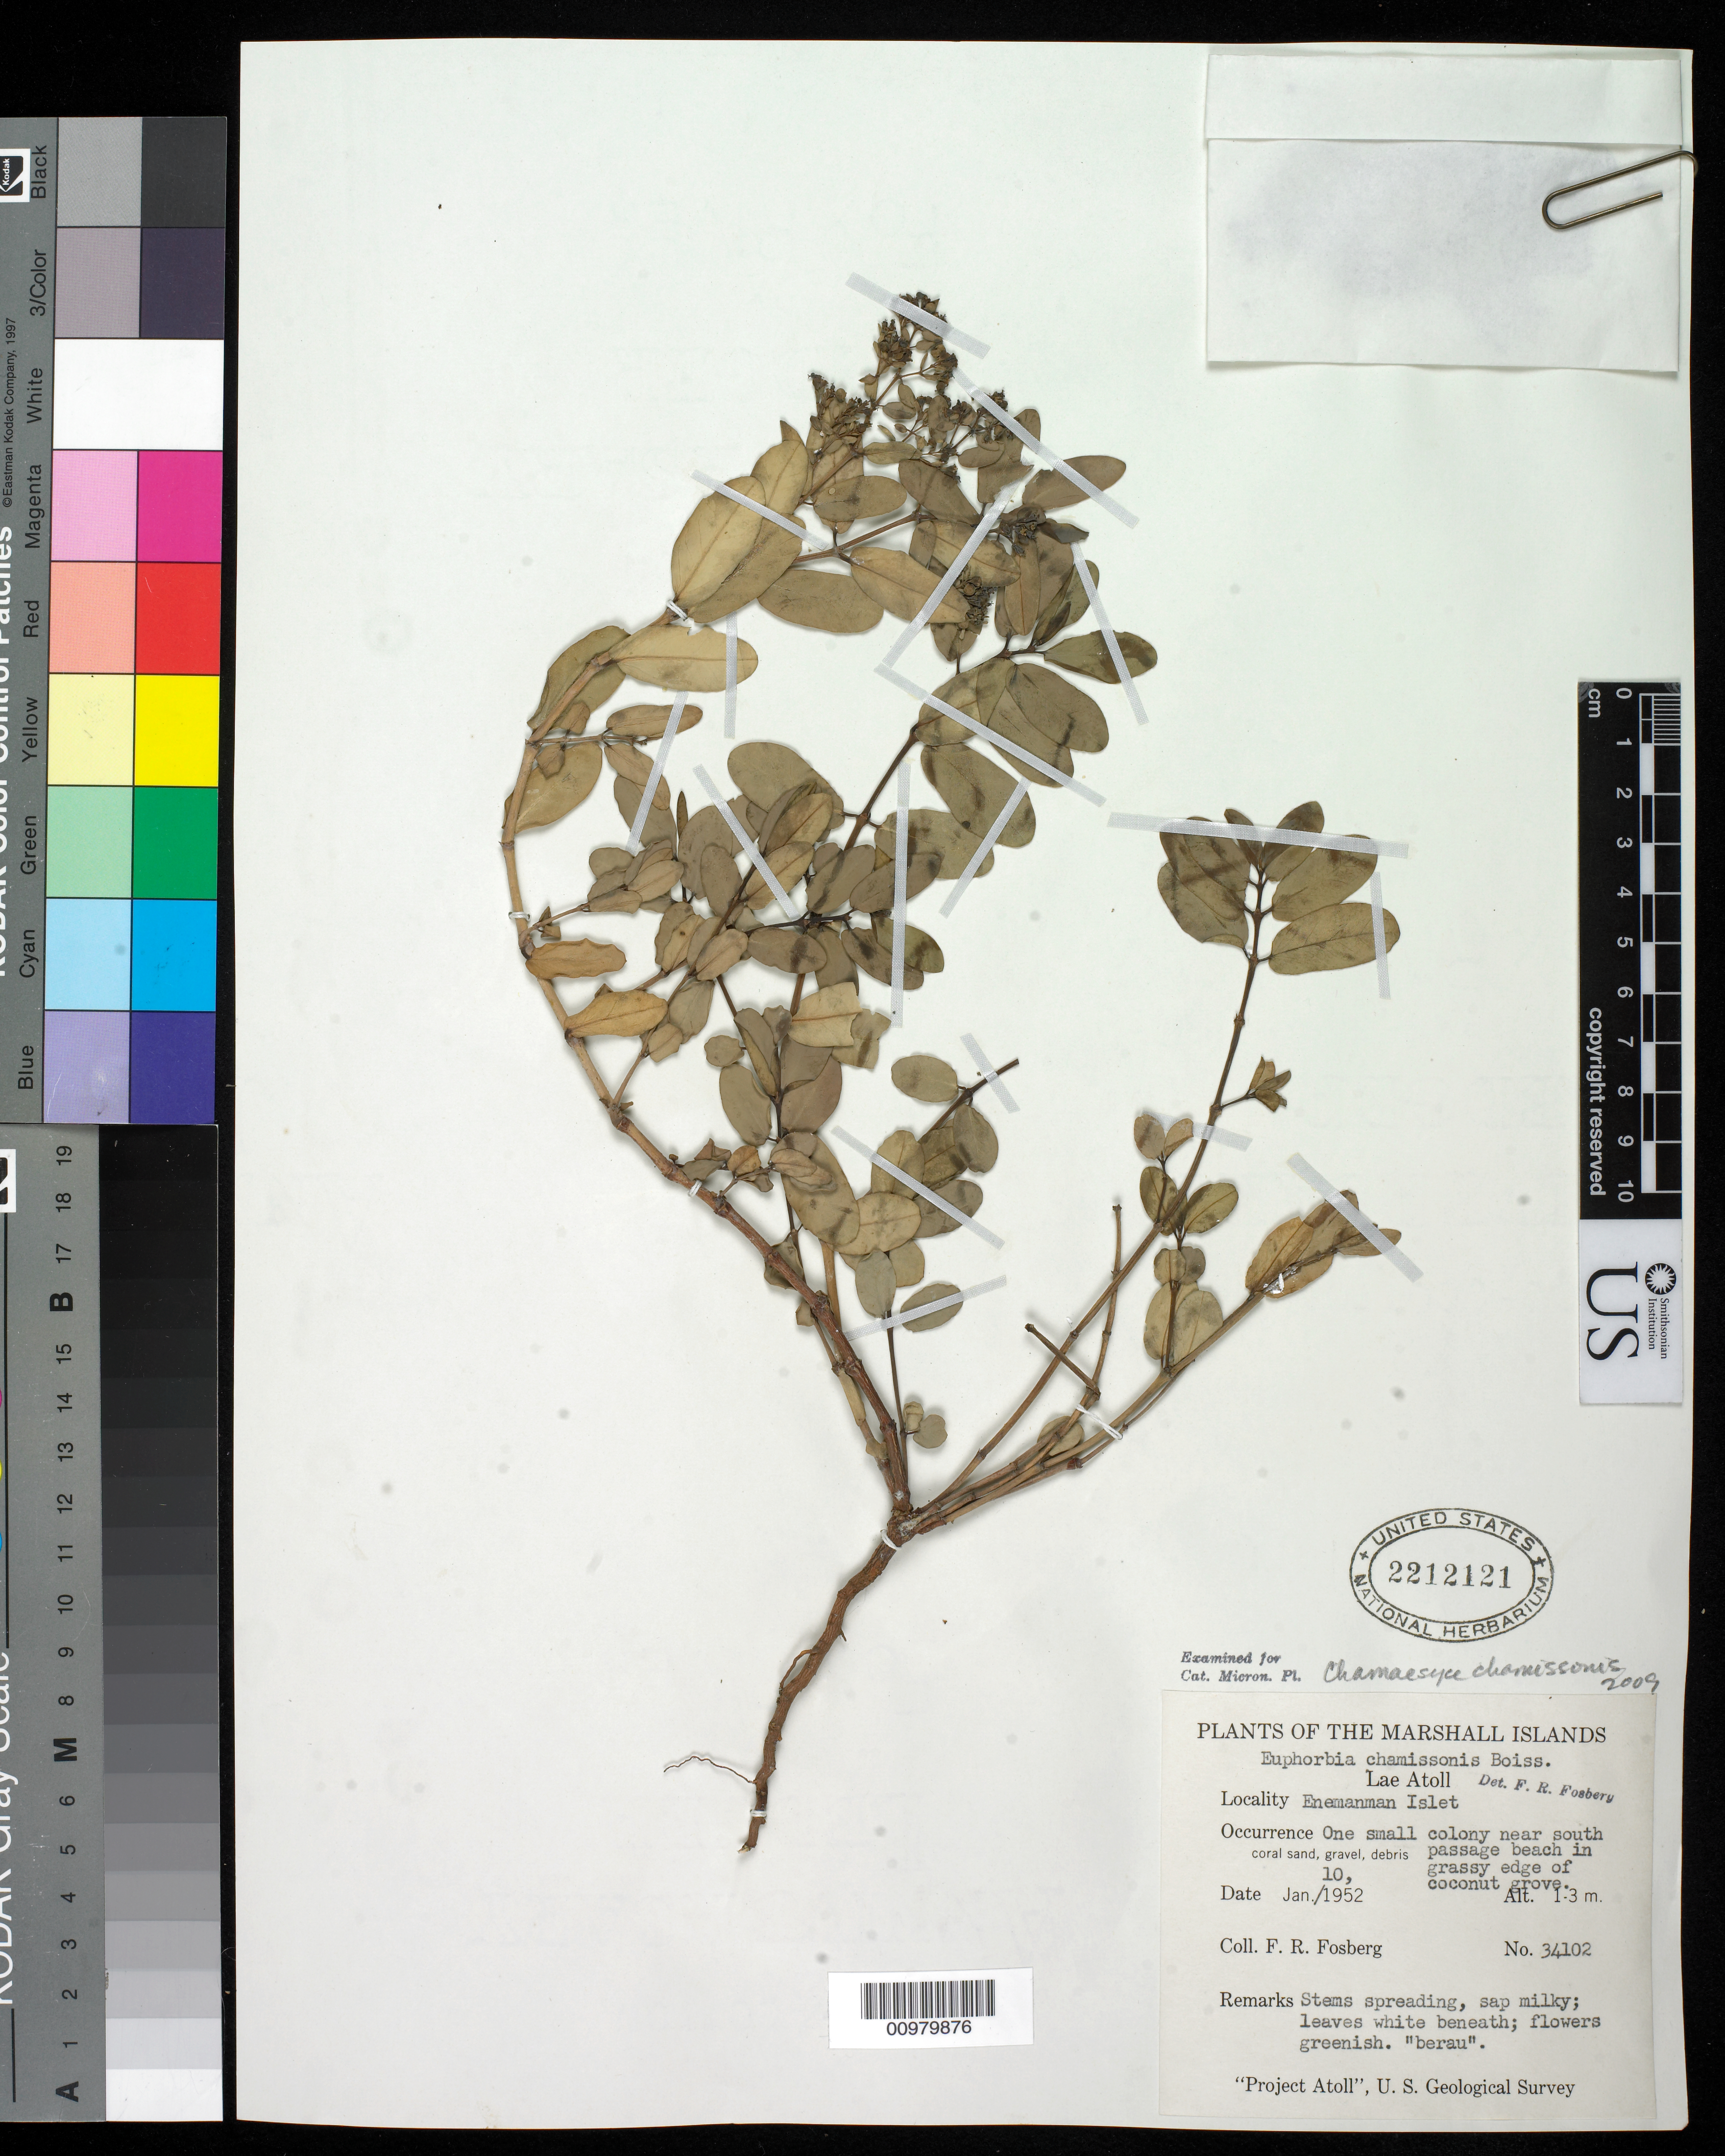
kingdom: Plantae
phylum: Tracheophyta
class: Magnoliopsida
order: Malpighiales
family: Euphorbiaceae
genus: Euphorbia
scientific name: Euphorbia chamissonis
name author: (Klotzsch ex Klotzsch & Garcke) Boiss.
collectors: F. R. Fosberg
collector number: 34102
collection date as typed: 10 Jan 1952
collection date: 1952-01-10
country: Marshall Islands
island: Lae Atoll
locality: Marshall Is., Lae Atoll, Enemanman Islet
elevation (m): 1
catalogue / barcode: US 2212121